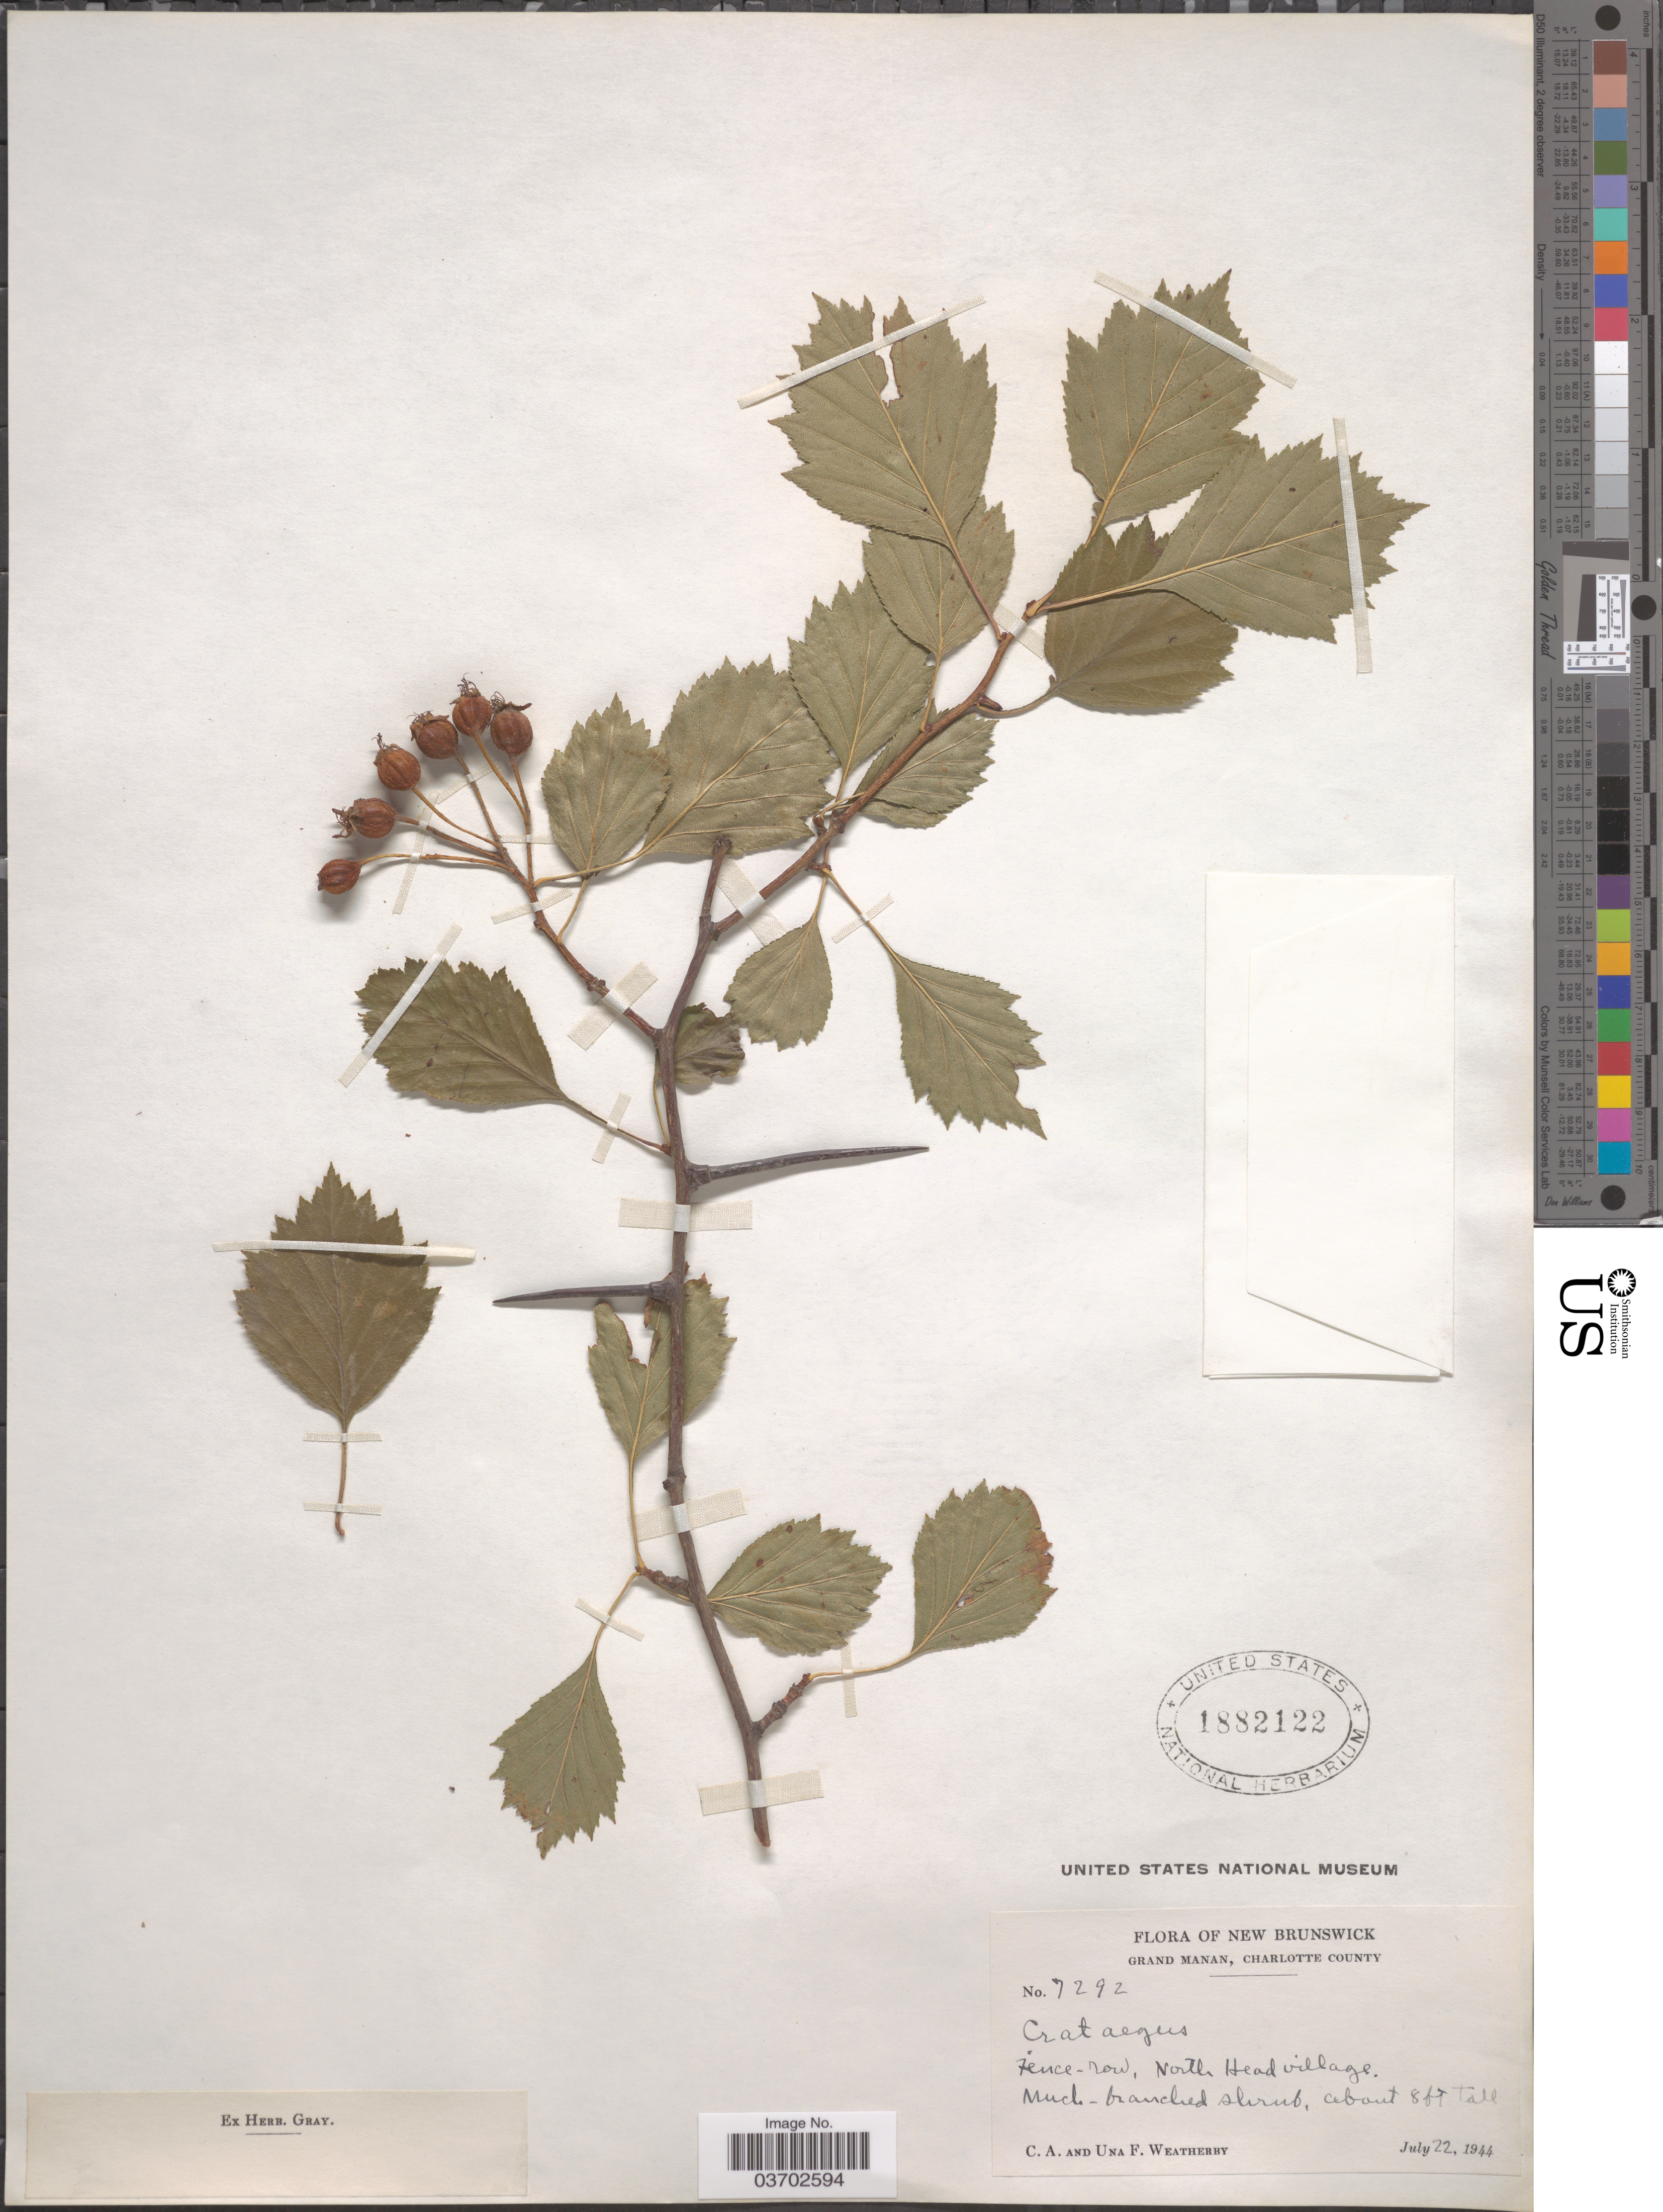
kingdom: Plantae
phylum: Tracheophyta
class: Magnoliopsida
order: Rosales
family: Rosaceae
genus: Crataegus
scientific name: Crataegus sp.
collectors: C. A. Weatherby & U. Weatherby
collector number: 7292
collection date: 1944-07-22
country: Canada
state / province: New Brunswick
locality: Grand Manan, Charlotte County. Fence-row, North Head village.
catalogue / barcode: US 1882122